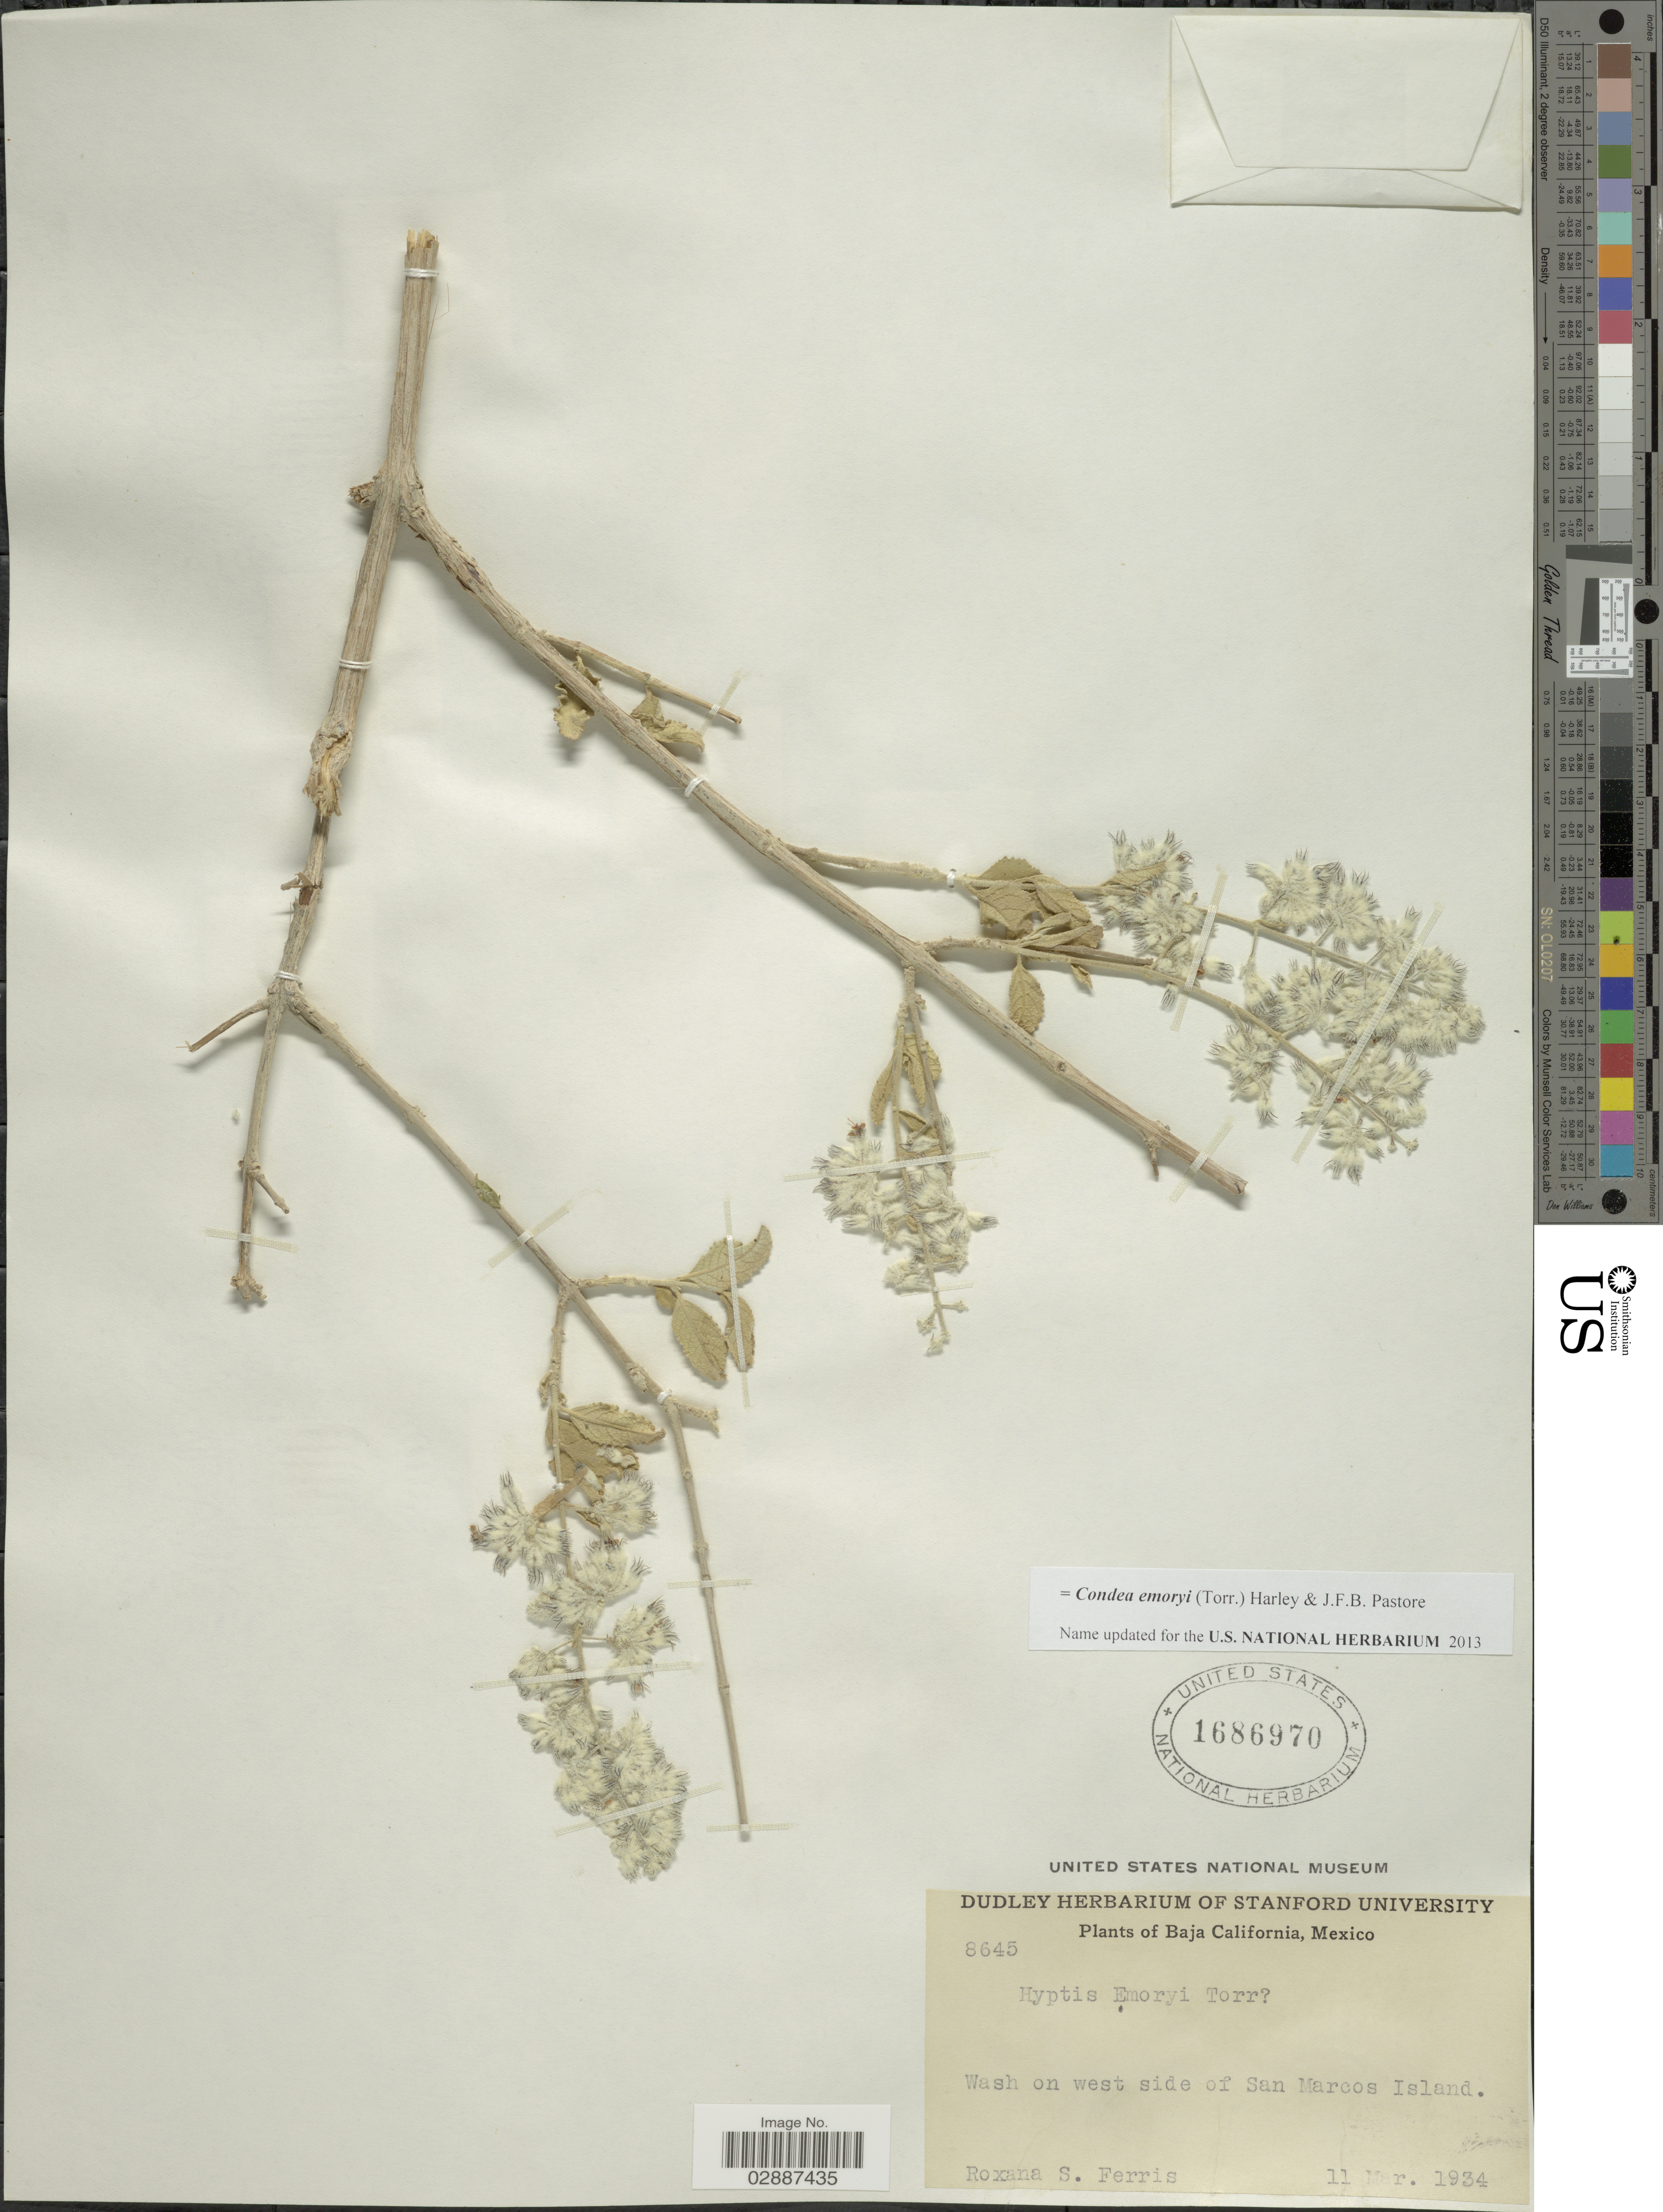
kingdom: Plantae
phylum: Tracheophyta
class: Magnoliopsida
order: Lamiales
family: Lamiaceae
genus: Condea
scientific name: Condea emoryi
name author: (Torr.) Harley & J.F.B. Pastore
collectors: R. S. Ferris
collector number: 8645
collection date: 1934-03-11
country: Mexico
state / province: Baja California Sur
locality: Wash on west side of San Marcos Island.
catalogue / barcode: US 1686970